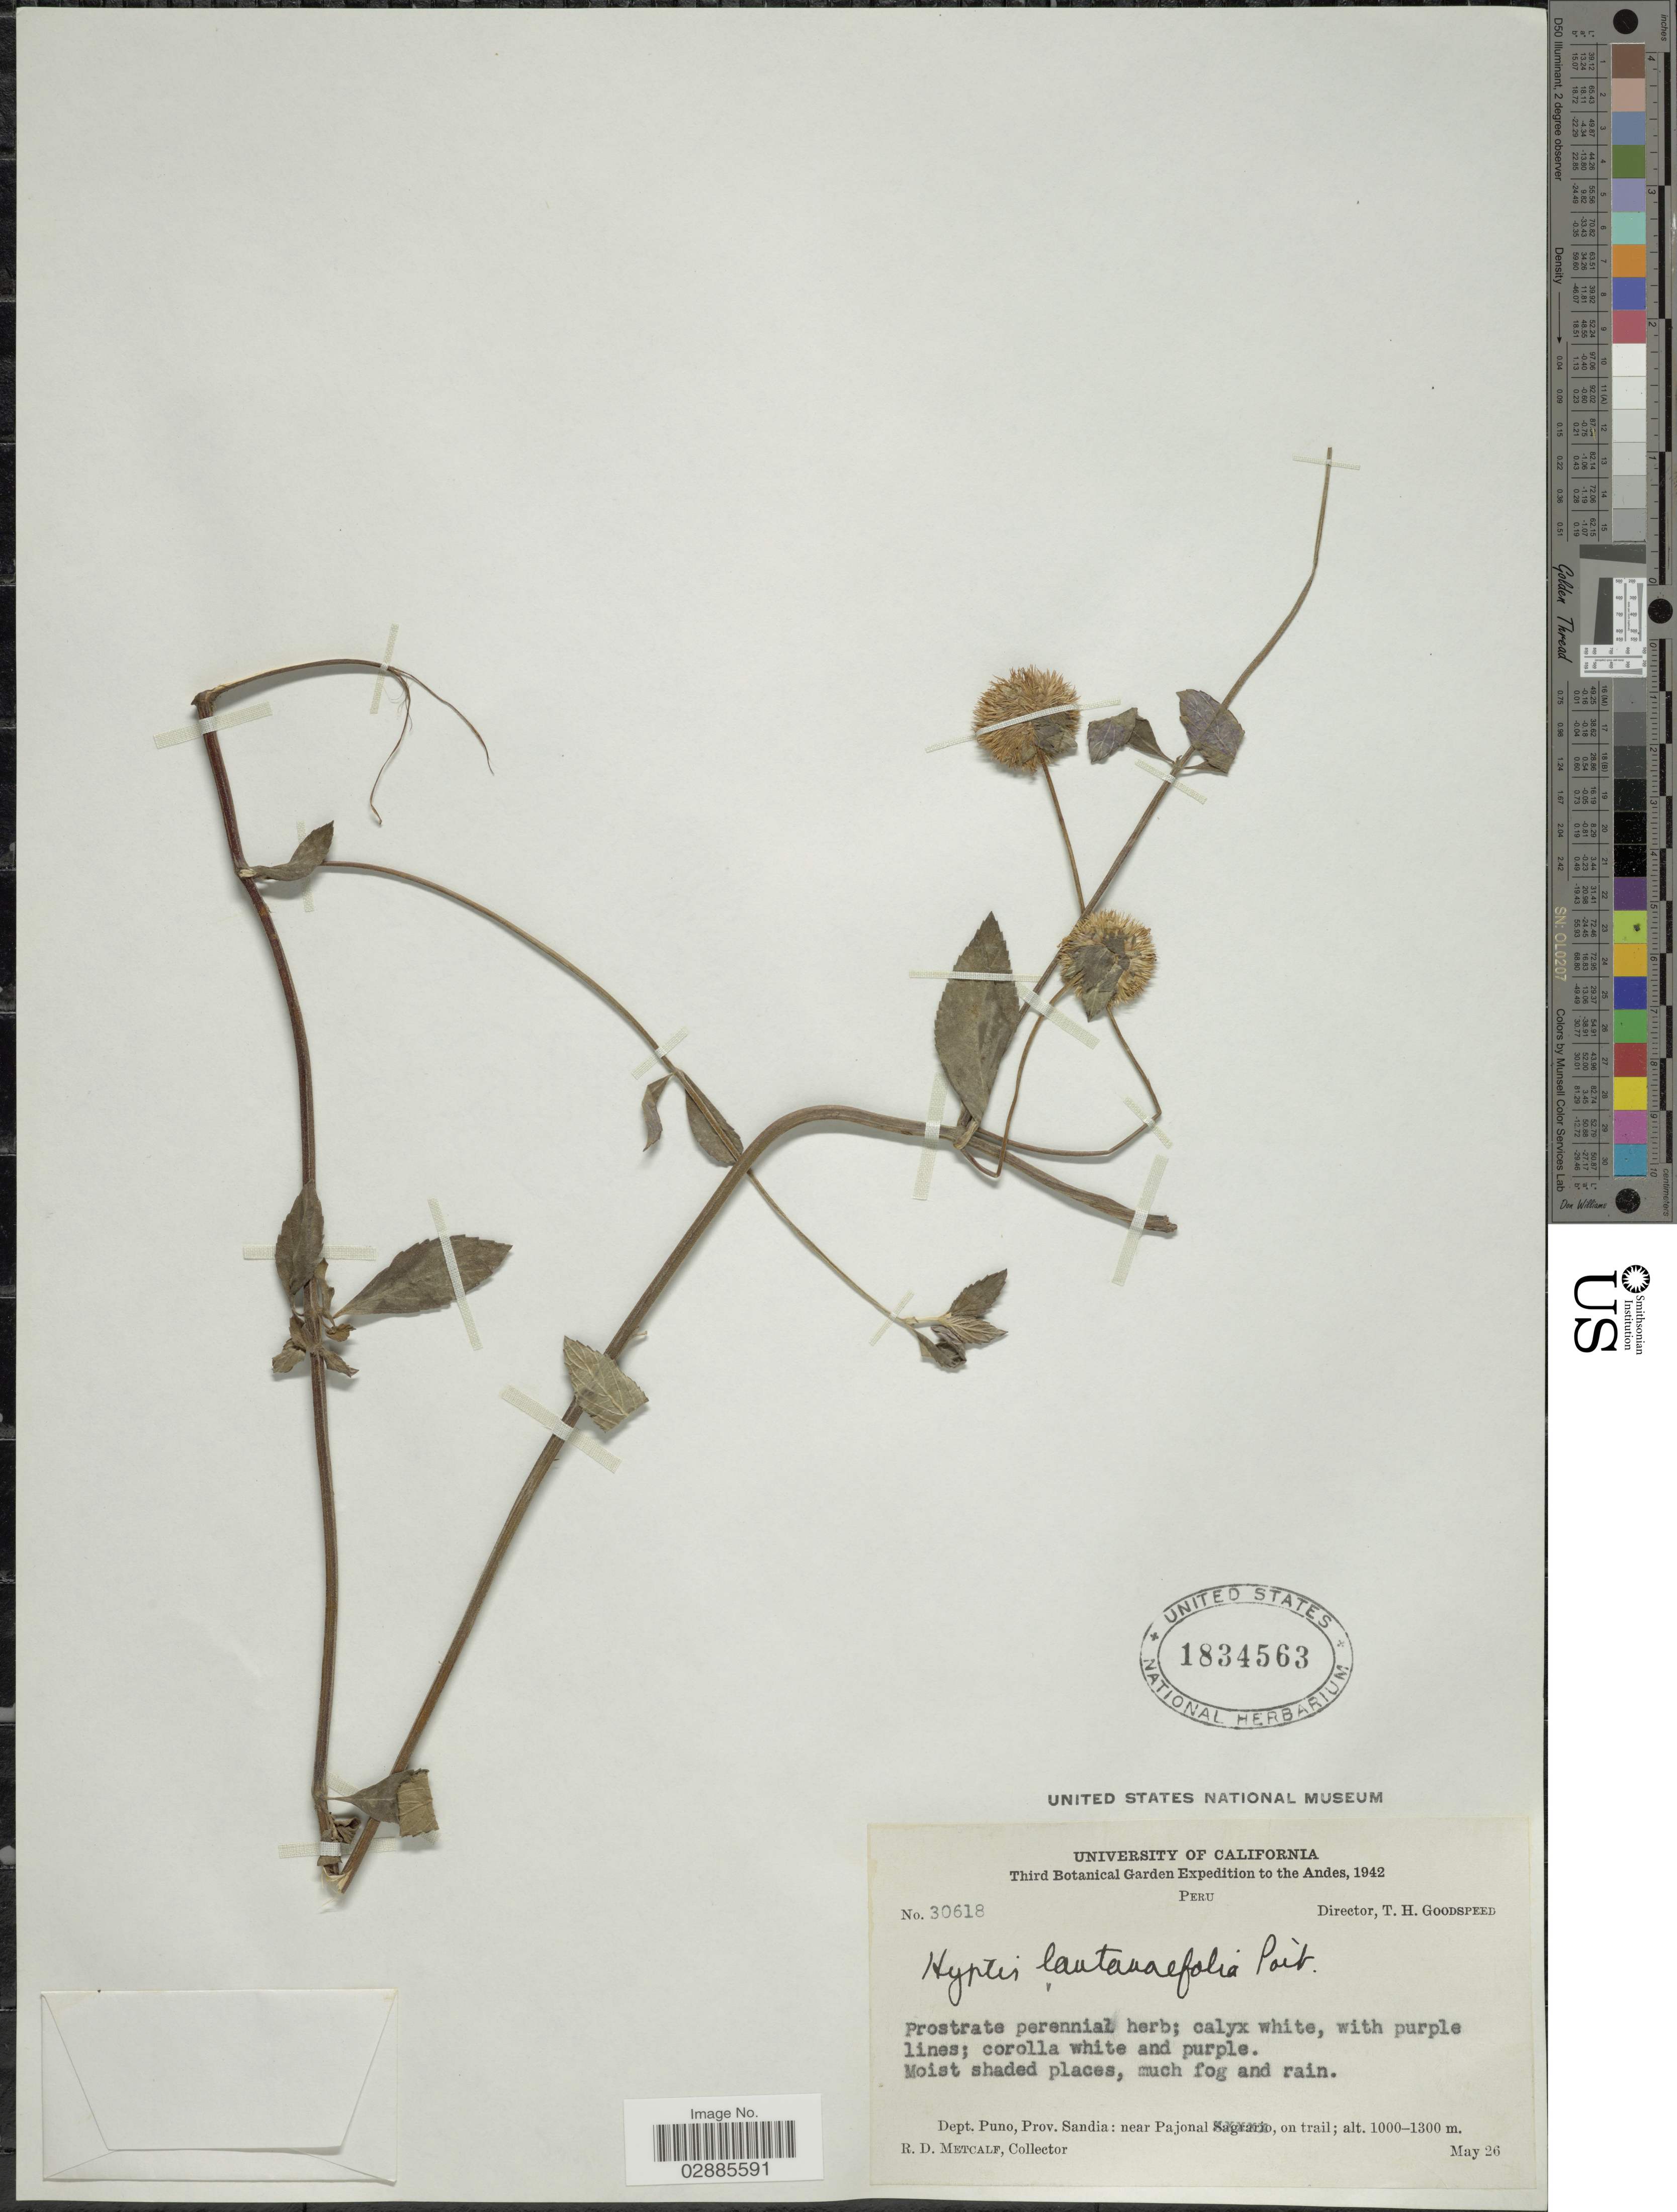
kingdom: Plantae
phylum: Tracheophyta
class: Magnoliopsida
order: Lamiales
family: Lamiaceae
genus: Hyptis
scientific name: Hyptis lantanifolia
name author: Poit.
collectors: R. D. Metcalf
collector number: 30618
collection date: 1942-05-26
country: Peru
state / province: Puno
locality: Andes. Dept. Puno, Prov. Sandia: near Pajonal, on trail.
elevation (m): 1000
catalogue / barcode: US 1834563